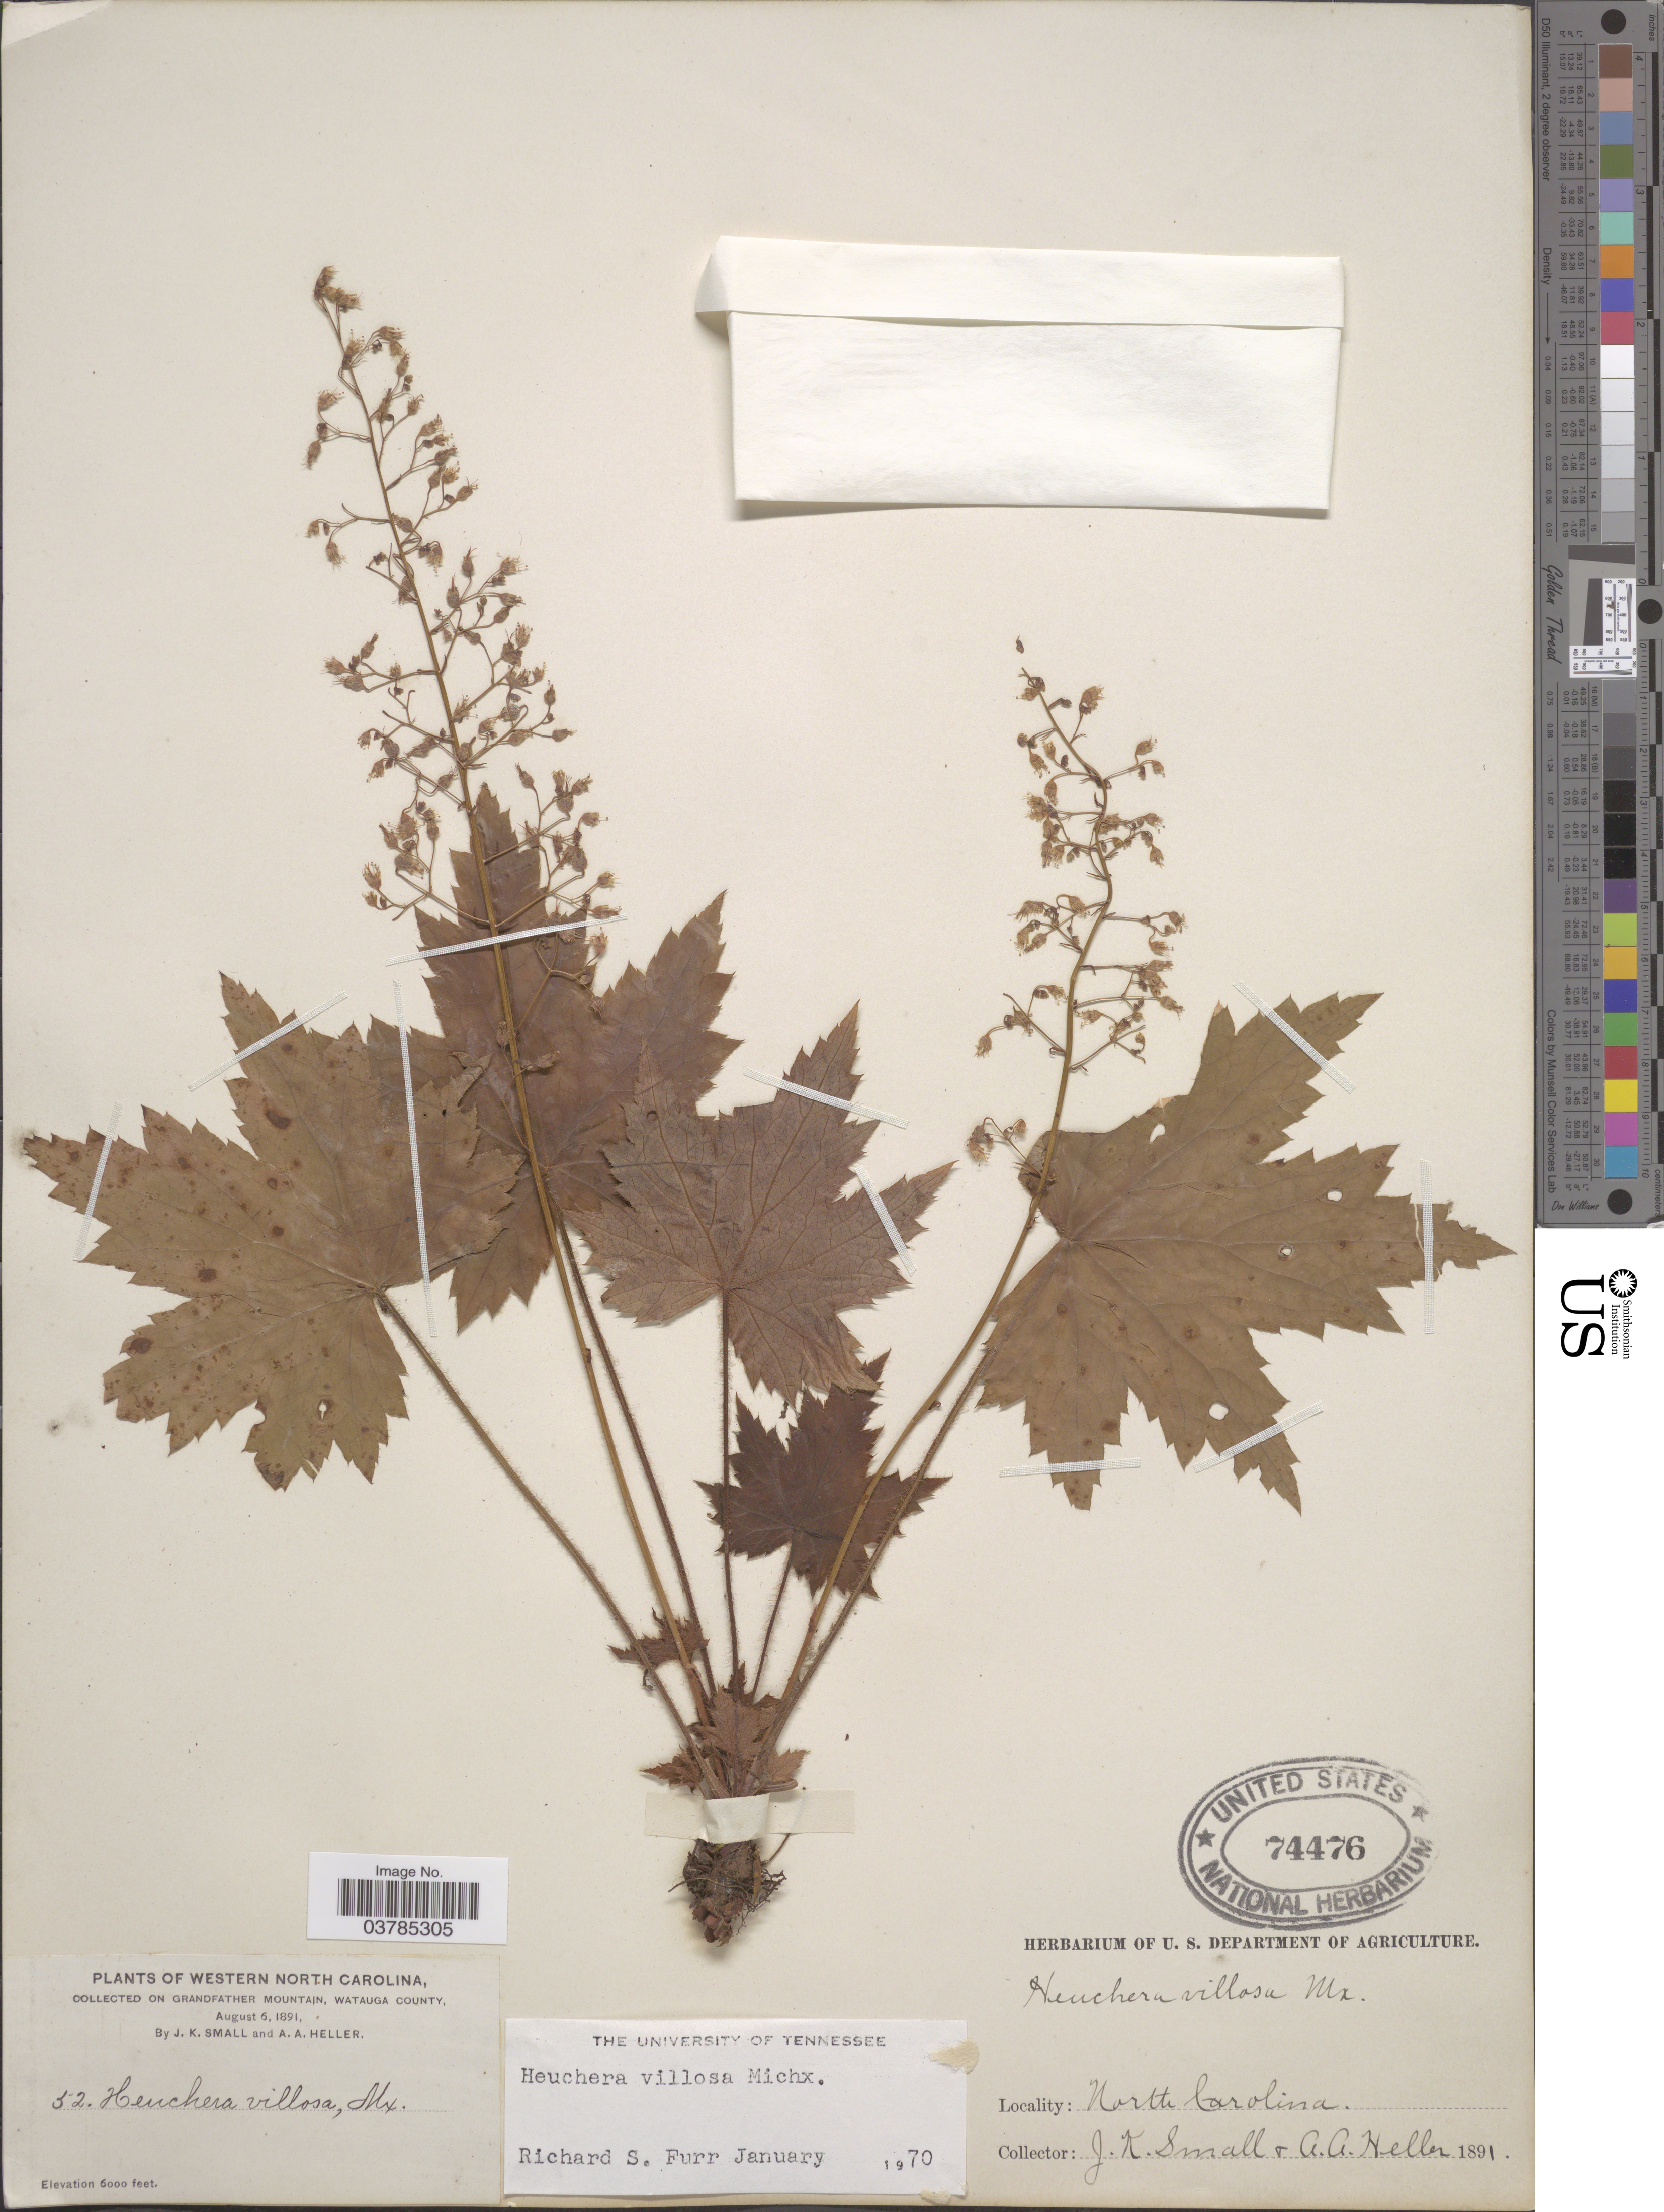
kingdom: Plantae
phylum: Tracheophyta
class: Magnoliopsida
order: Saxifragales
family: Saxifragaceae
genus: Heuchera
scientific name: Heuchera villosa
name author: Michx.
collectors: J. K. Small & A. A. Heller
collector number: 52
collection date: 1891-08-06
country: United States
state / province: North Carolina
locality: Western North Carolina. On Grandfather Mountain, Watauga County.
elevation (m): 1829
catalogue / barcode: US 74476